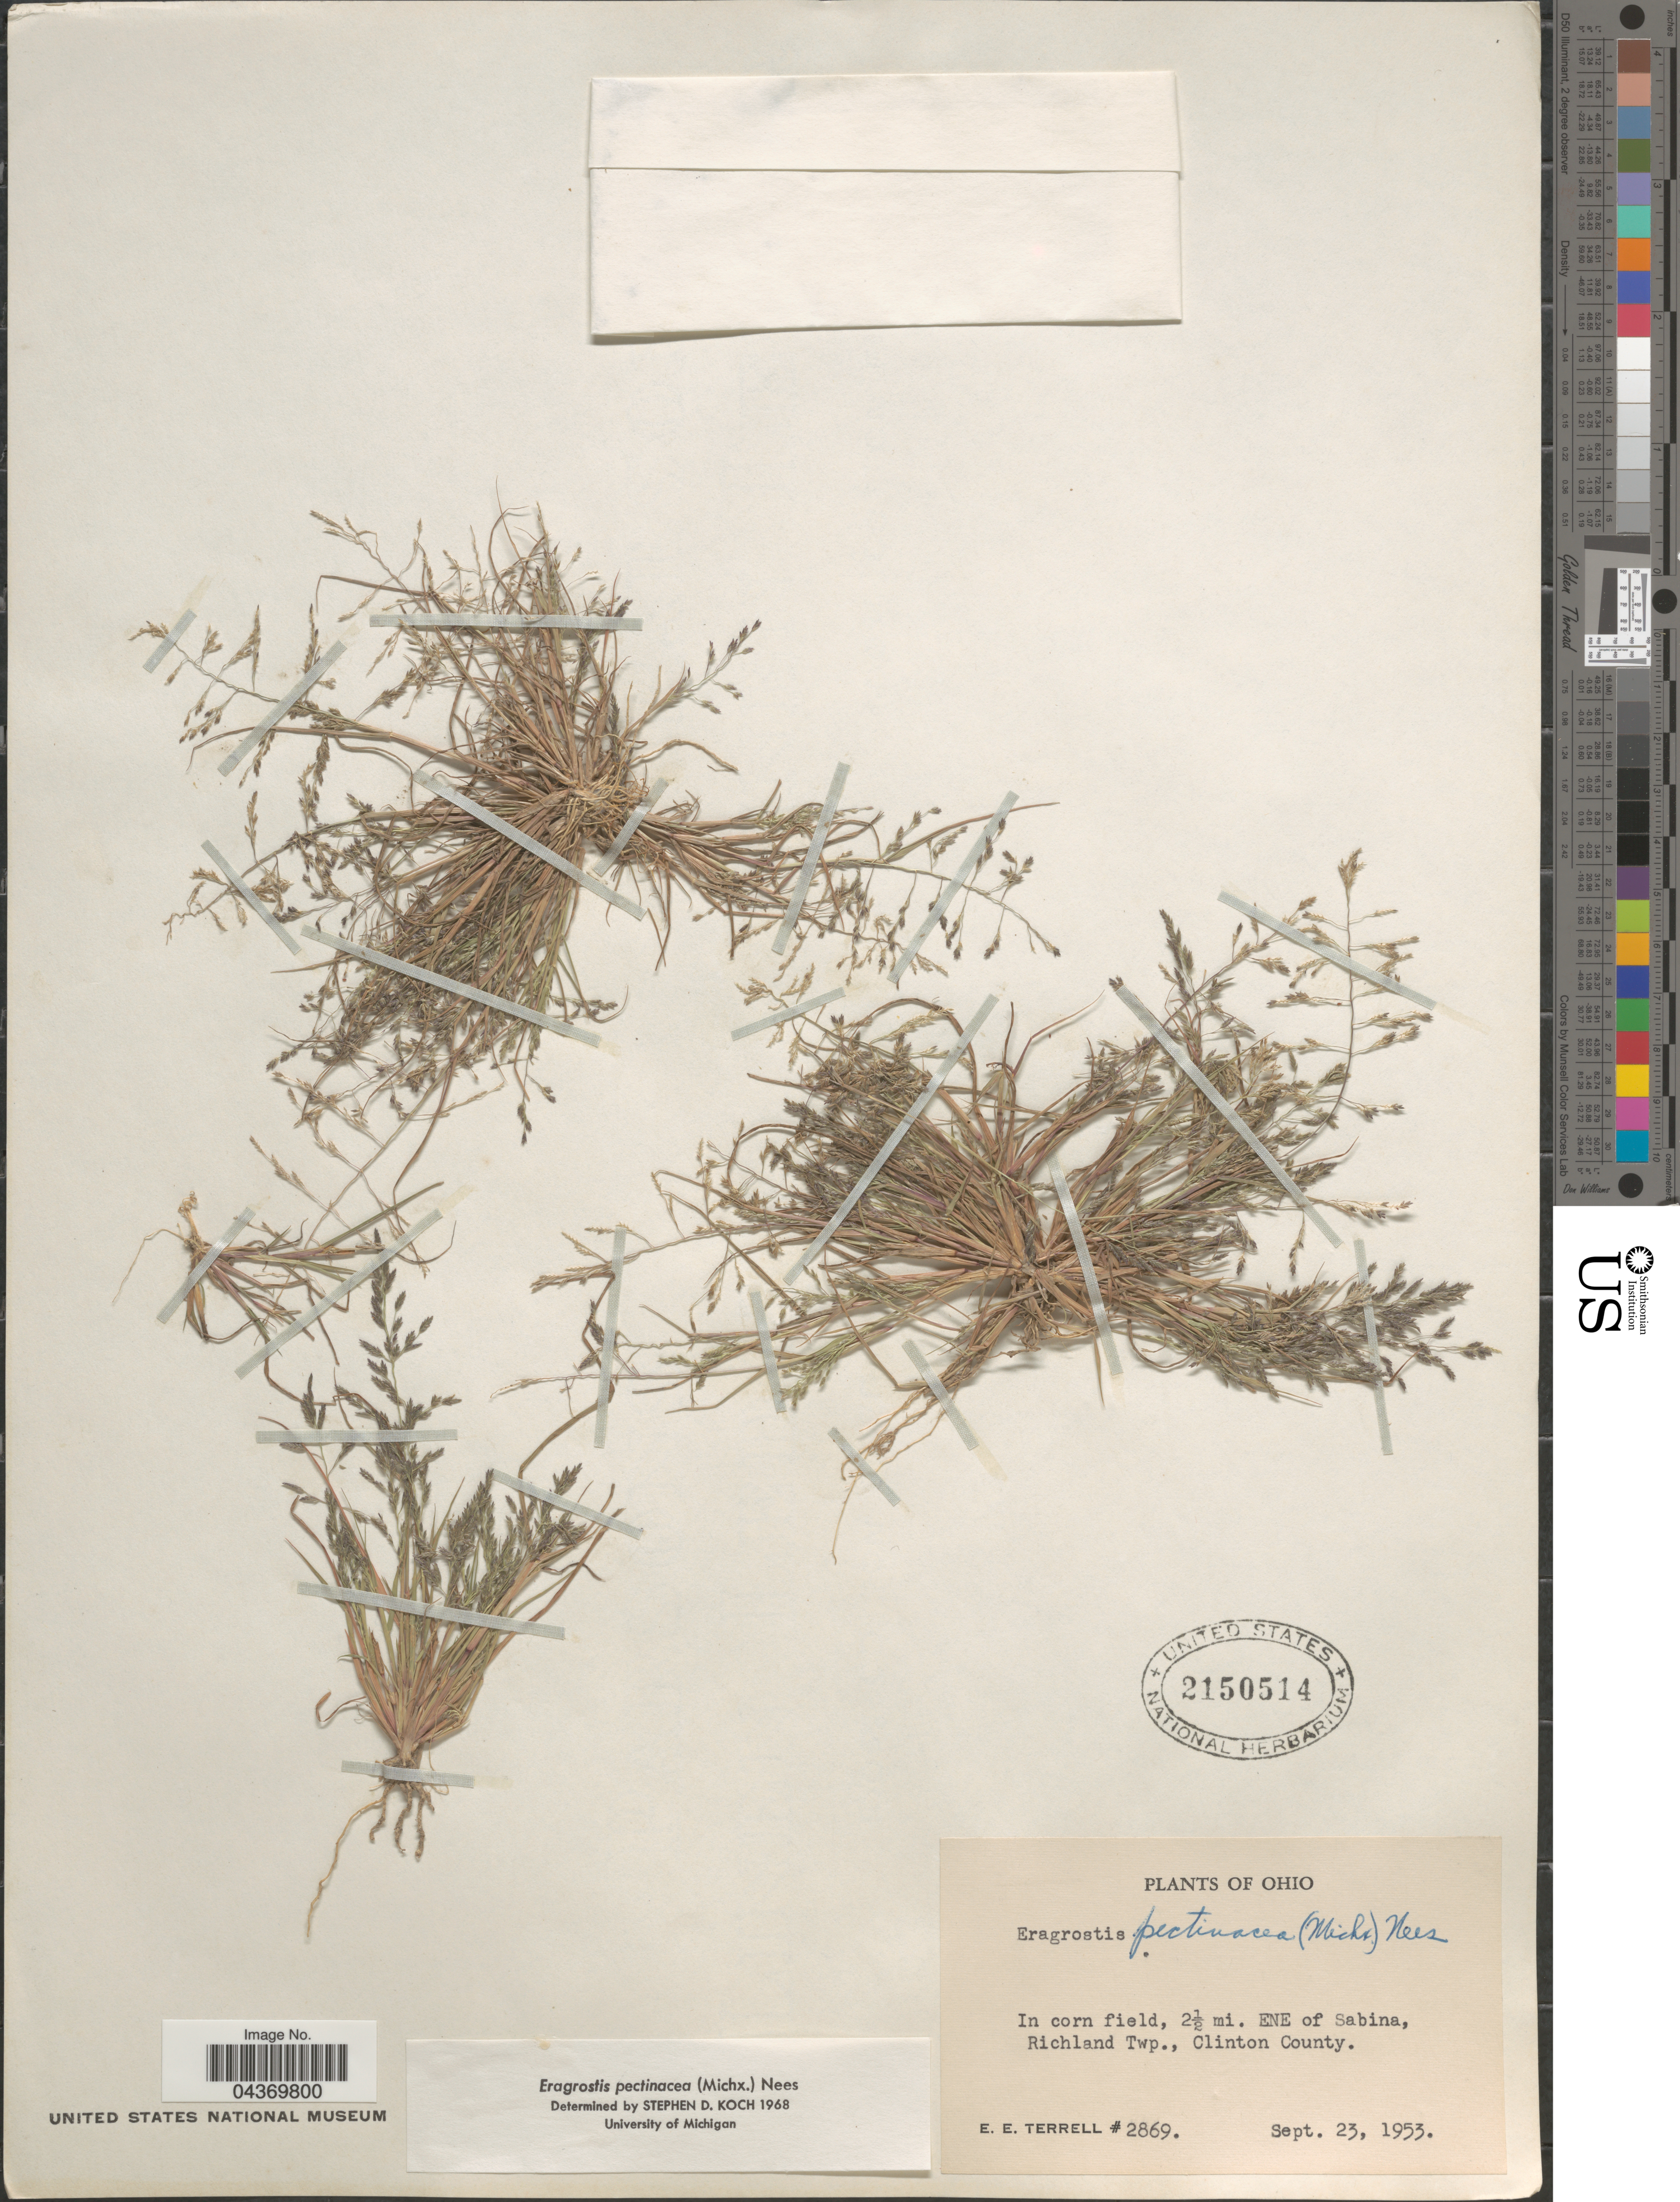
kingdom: Plantae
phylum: Tracheophyta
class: Liliopsida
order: Poales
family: Poaceae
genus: Eragrostis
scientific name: Eragrostis pectinacea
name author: (Michx.) Nees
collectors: E. E. Terrell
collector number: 2869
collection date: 1953-09-23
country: United States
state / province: Ohio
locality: In corn field, 2½ mi. ENE of Sabina, Richland Twp., Clinton County.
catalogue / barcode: US 2150514